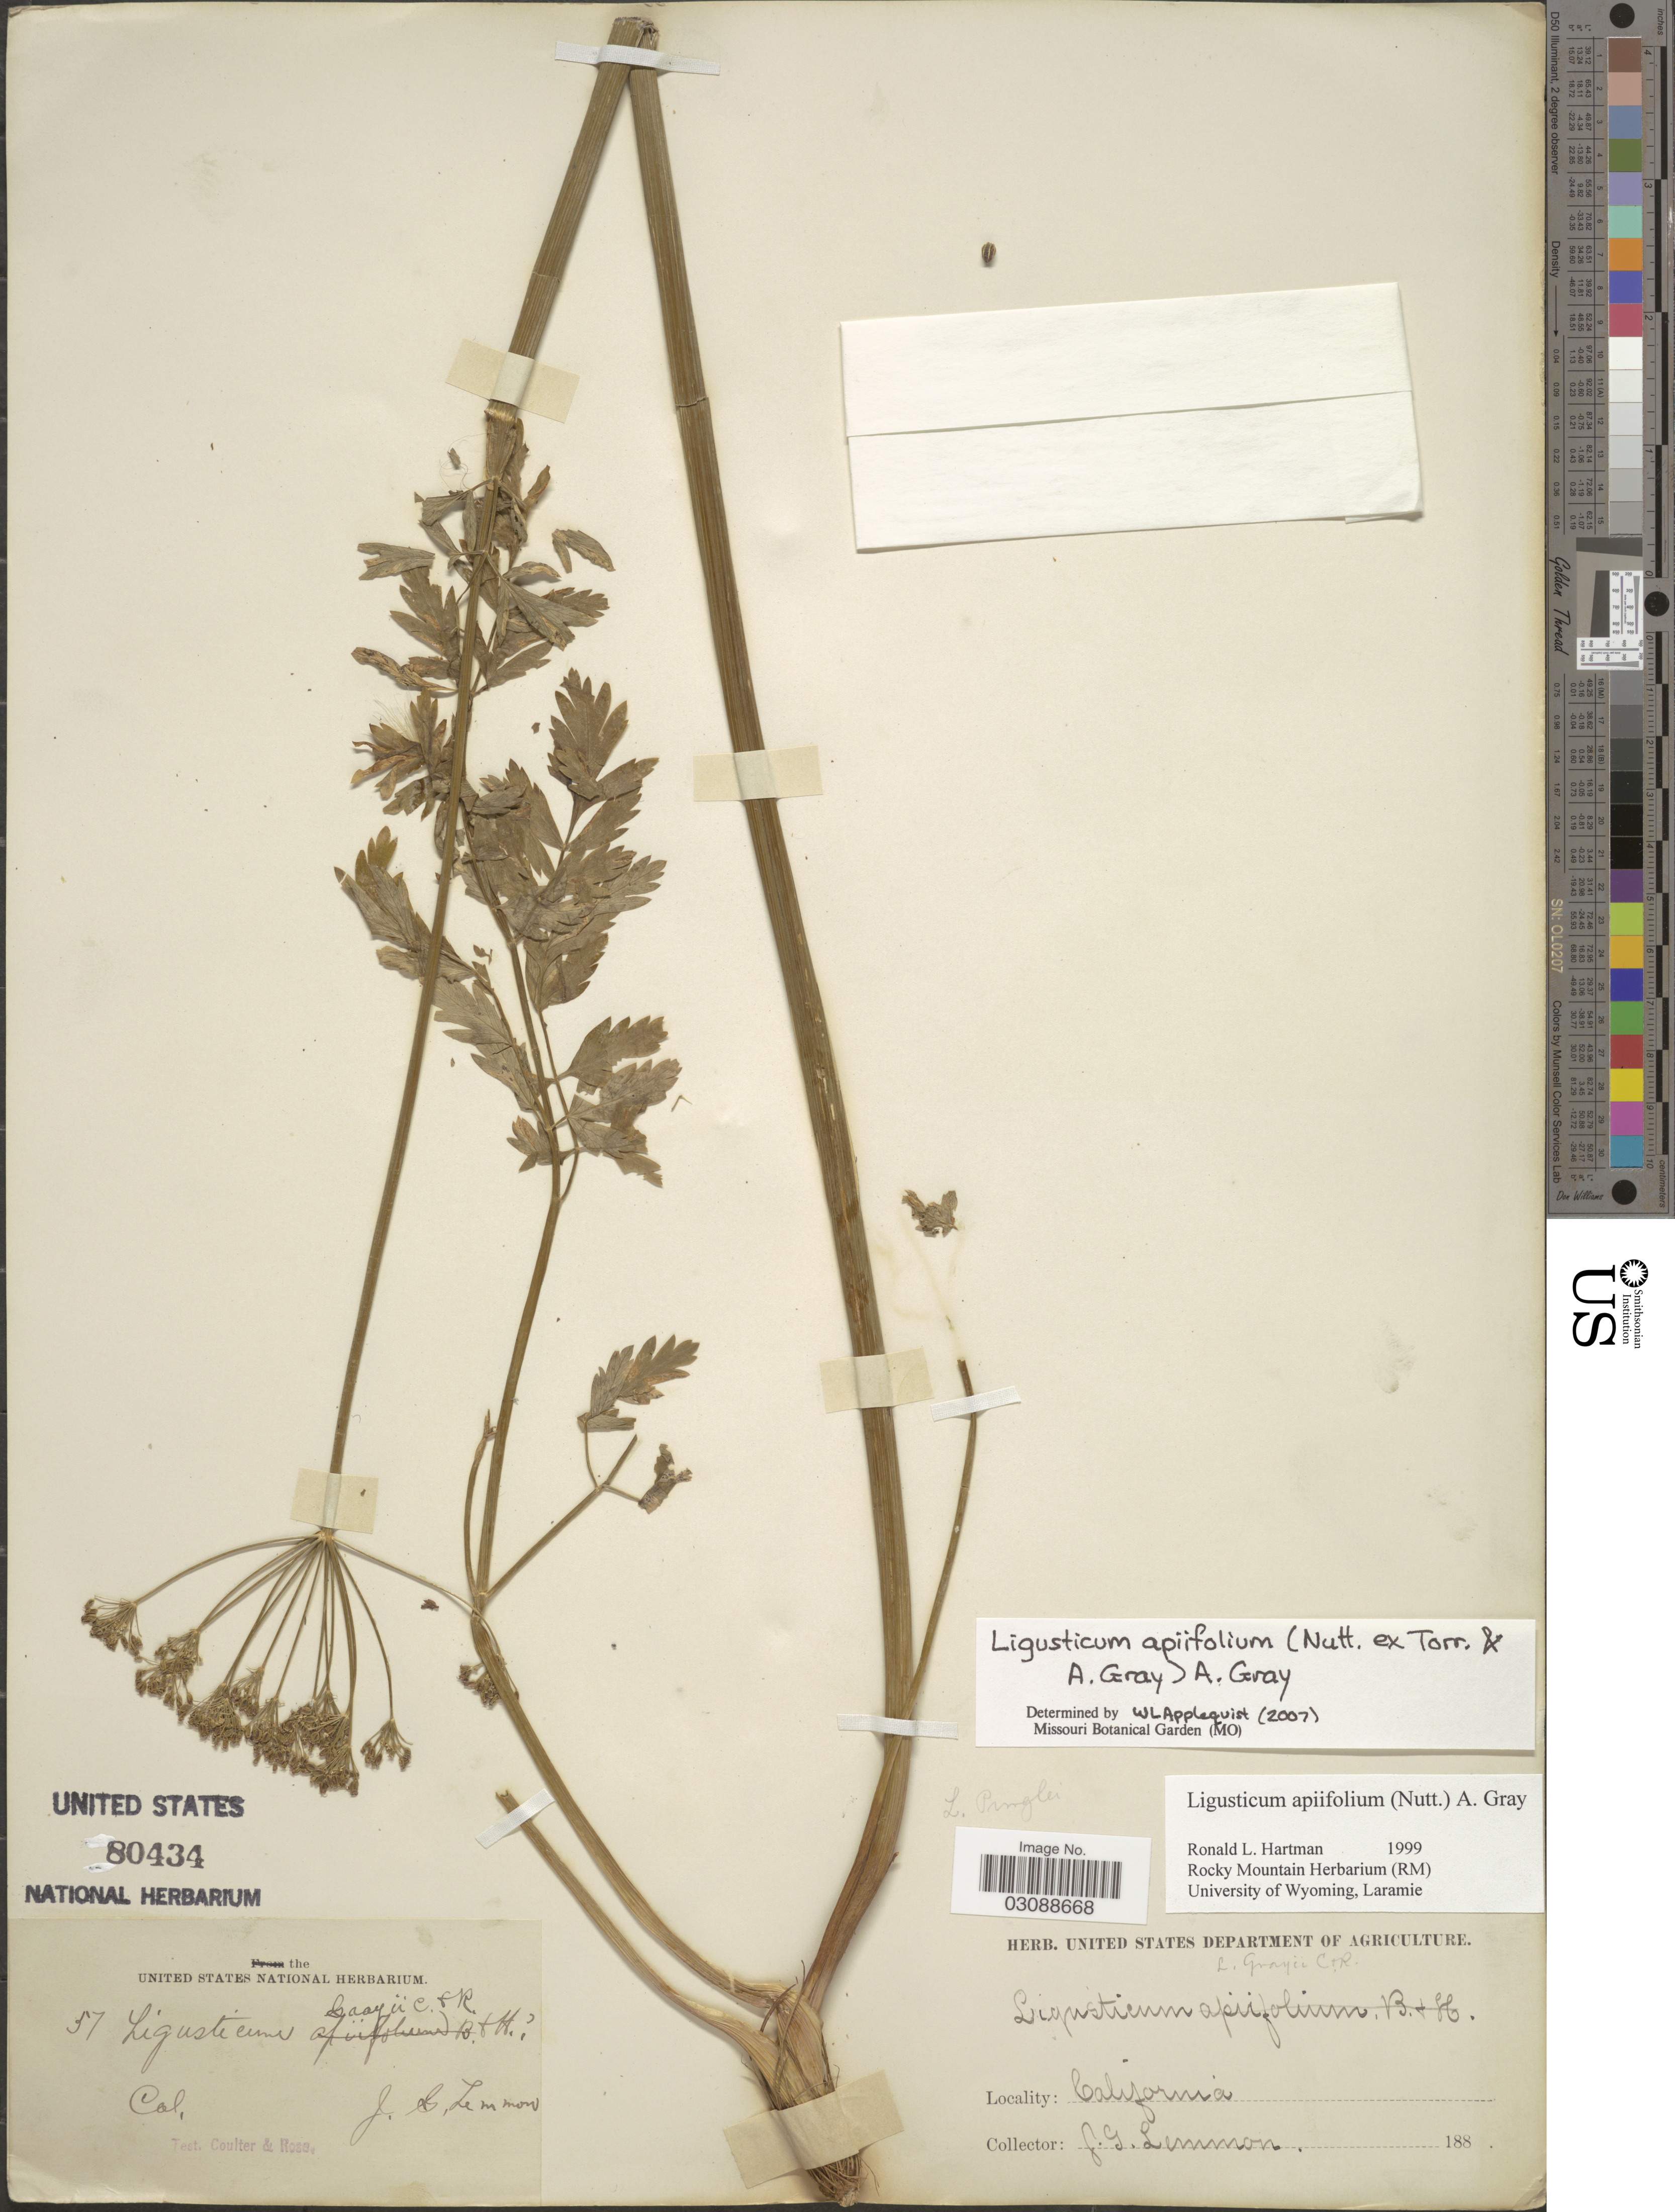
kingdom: Plantae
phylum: Tracheophyta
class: Magnoliopsida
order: Apiales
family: Apiaceae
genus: Ligusticum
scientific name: Ligusticum apiifolium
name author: (Nutt. ex Torr. & A. Gray) A. Gray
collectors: J. Lemmon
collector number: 57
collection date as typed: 188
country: United States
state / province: California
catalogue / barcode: US 80434